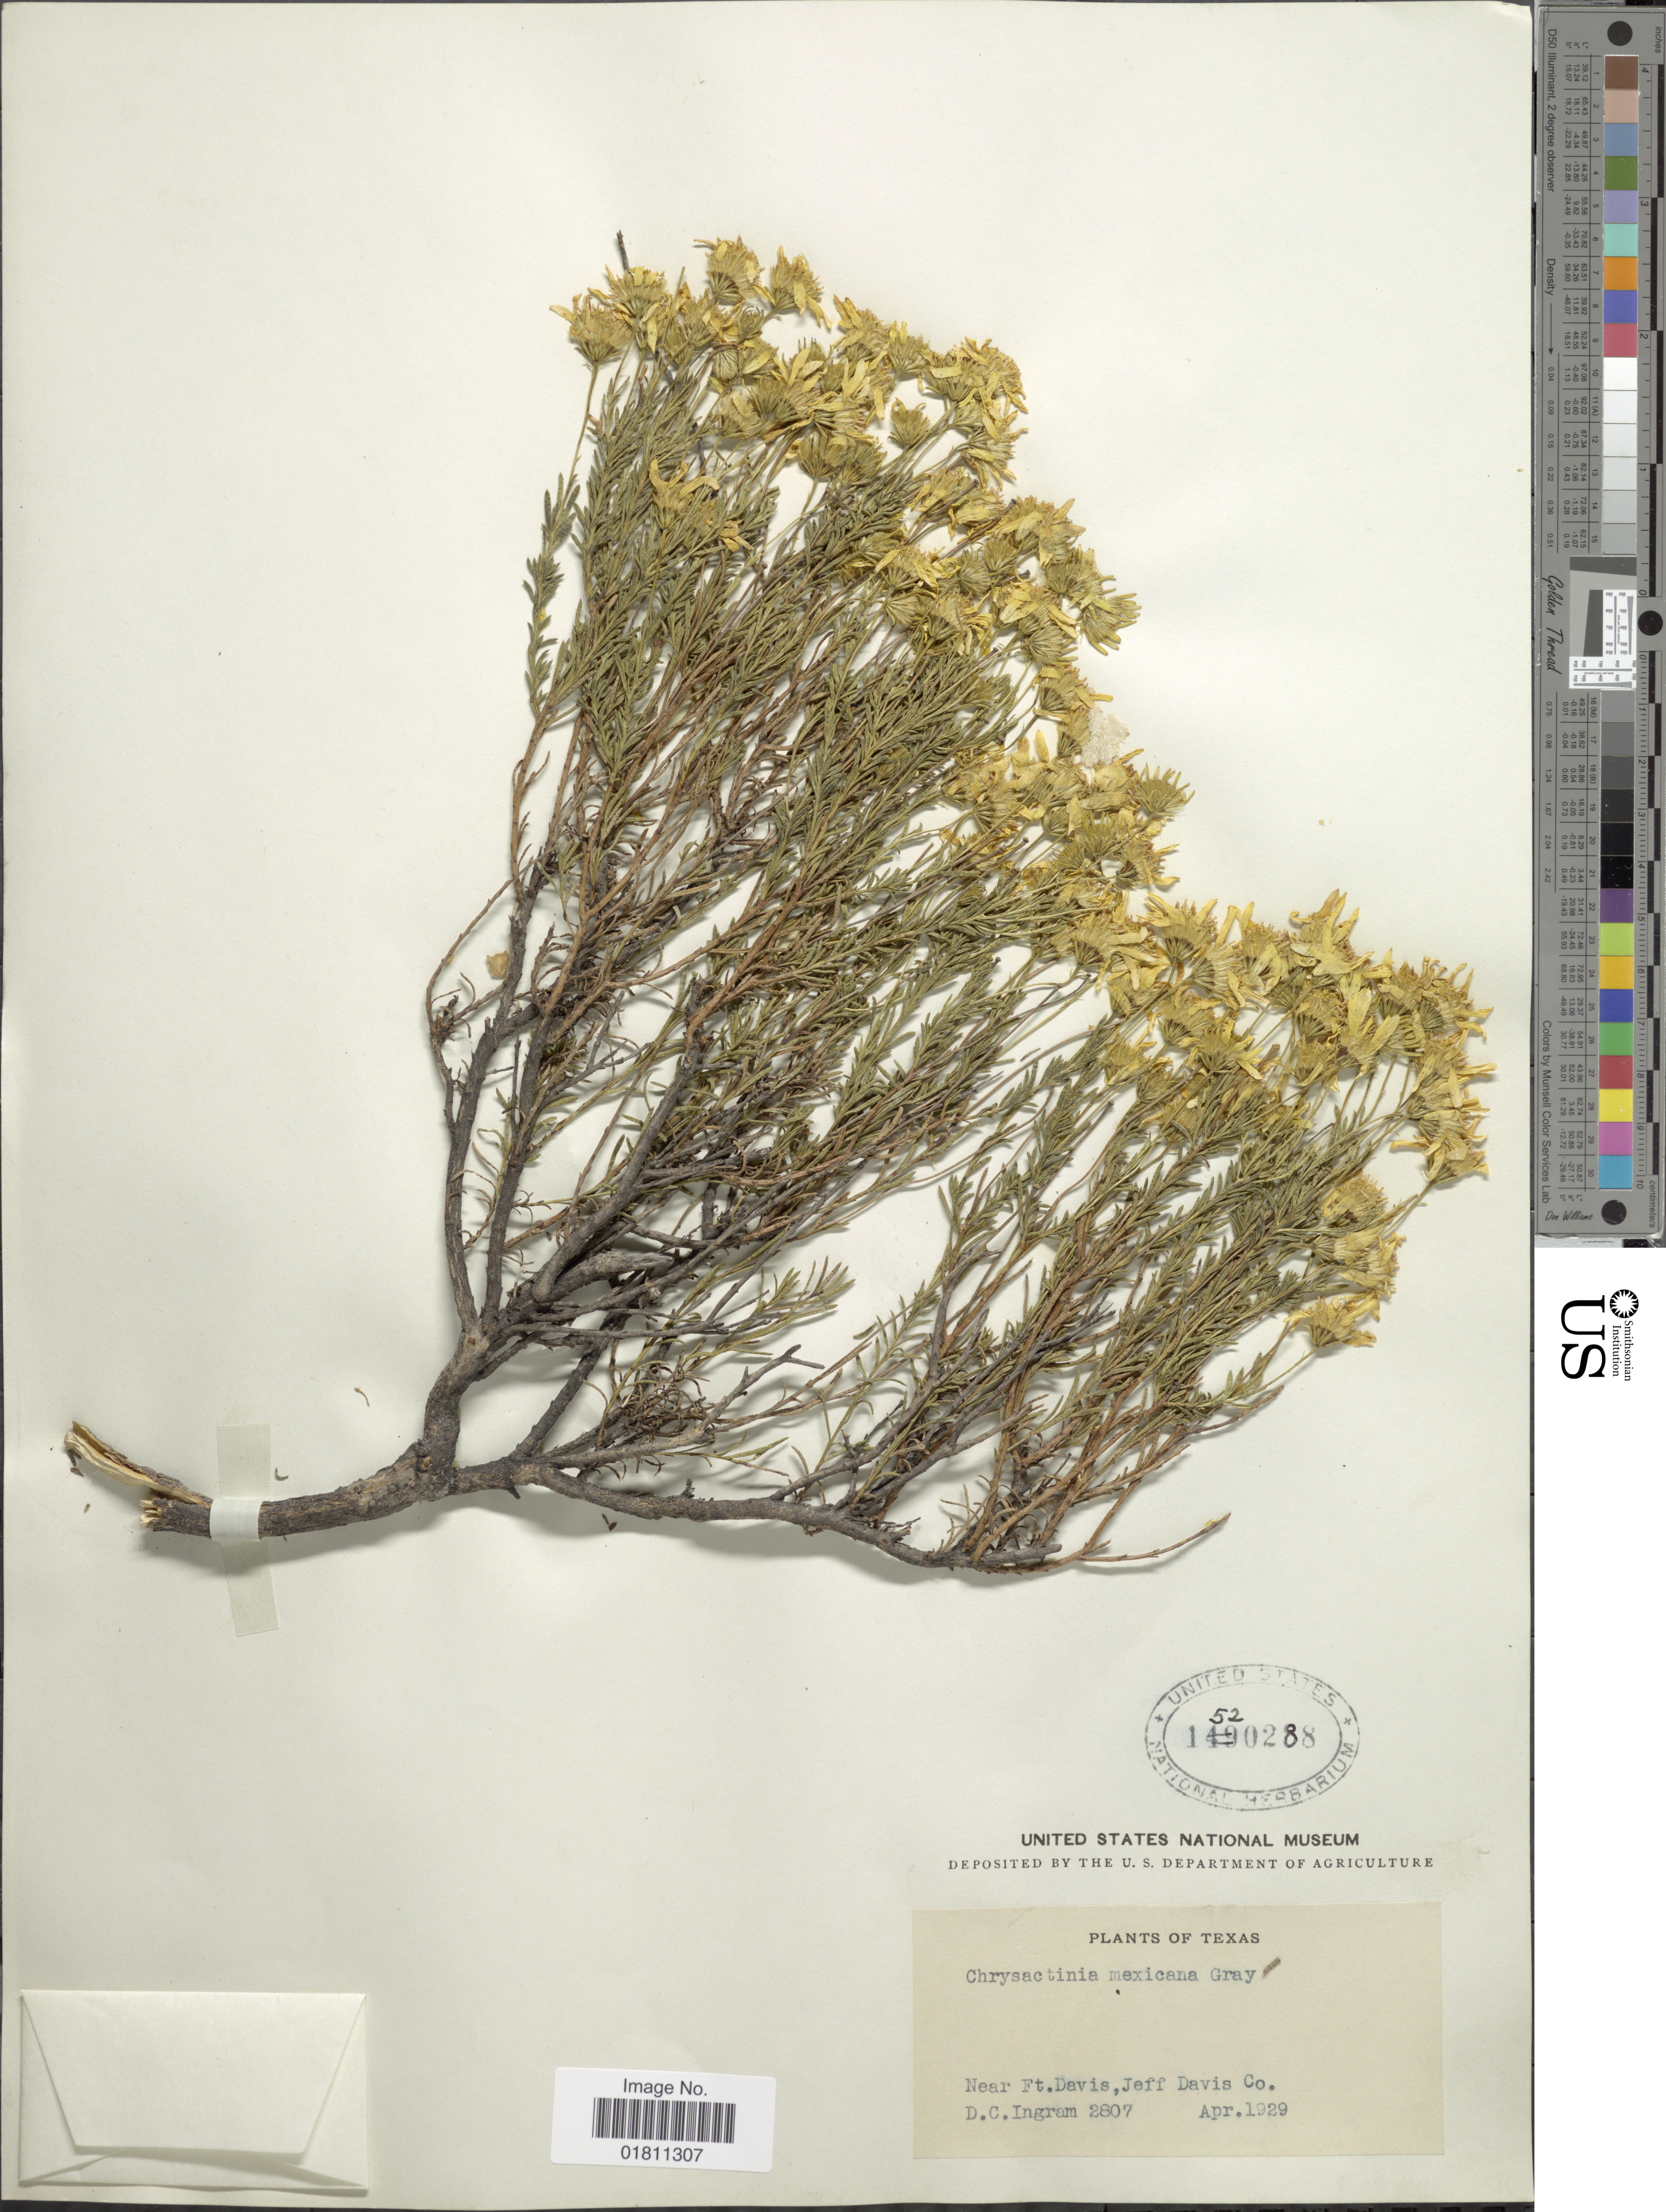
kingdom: Plantae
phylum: Tracheophyta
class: Magnoliopsida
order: Asterales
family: Asteraceae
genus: Chrysactinia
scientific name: Chrysactinia mexicana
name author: A. Gray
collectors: D. C. Ingram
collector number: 2807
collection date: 1929-04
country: United States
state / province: Texas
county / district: Jeff Davis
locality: Near Ft. Davis, Jeff Davis Co.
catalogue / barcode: US 1520288